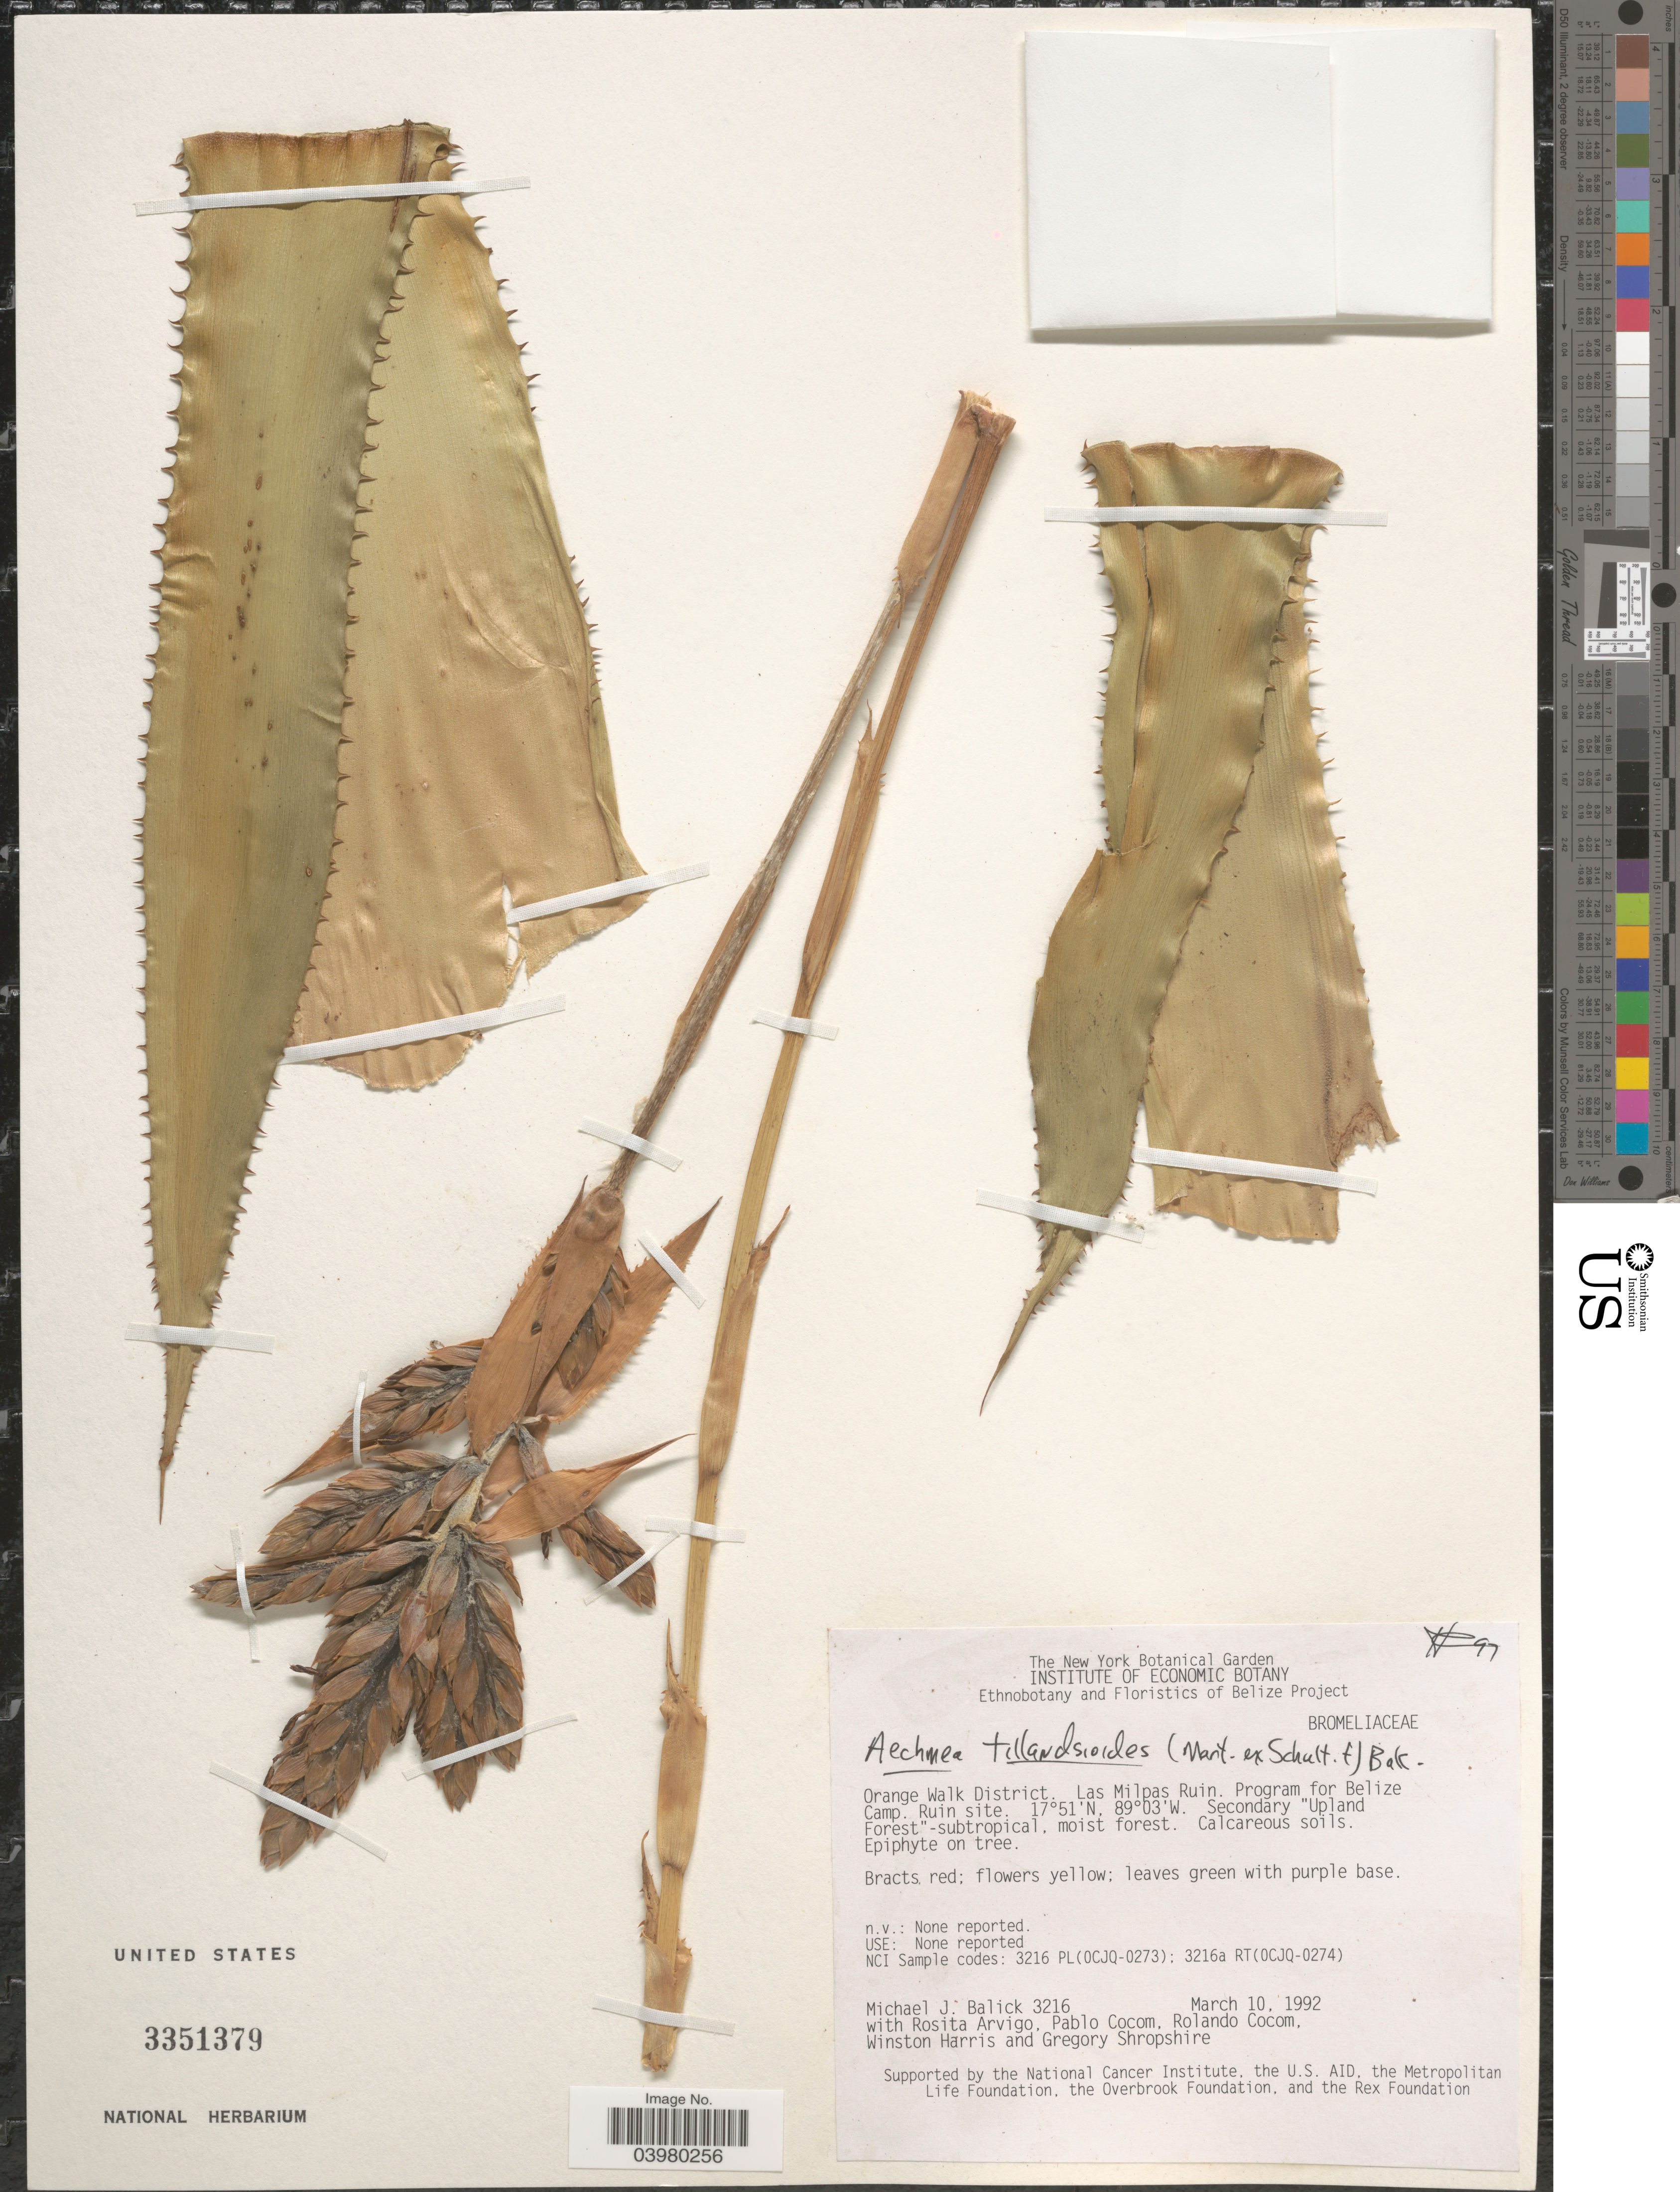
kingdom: Plantae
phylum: Tracheophyta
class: Liliopsida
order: Poales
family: Bromeliaceae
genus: Aechmea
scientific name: Aechmea tillandsioides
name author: (Mart. ex Schult. & Schult. f.) Baker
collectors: M. J. Balick, R. Arvigo, P. Cocom, R. Cocom & et al.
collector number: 3216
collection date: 1992-03-10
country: Belize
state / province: Orange Walk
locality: Orange Walk District. Las Milpas Ruin. Program for Belize Camp. Ruin site. Secondary "Upland Forest"-subtropical, moist forest.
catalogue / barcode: US 3351379